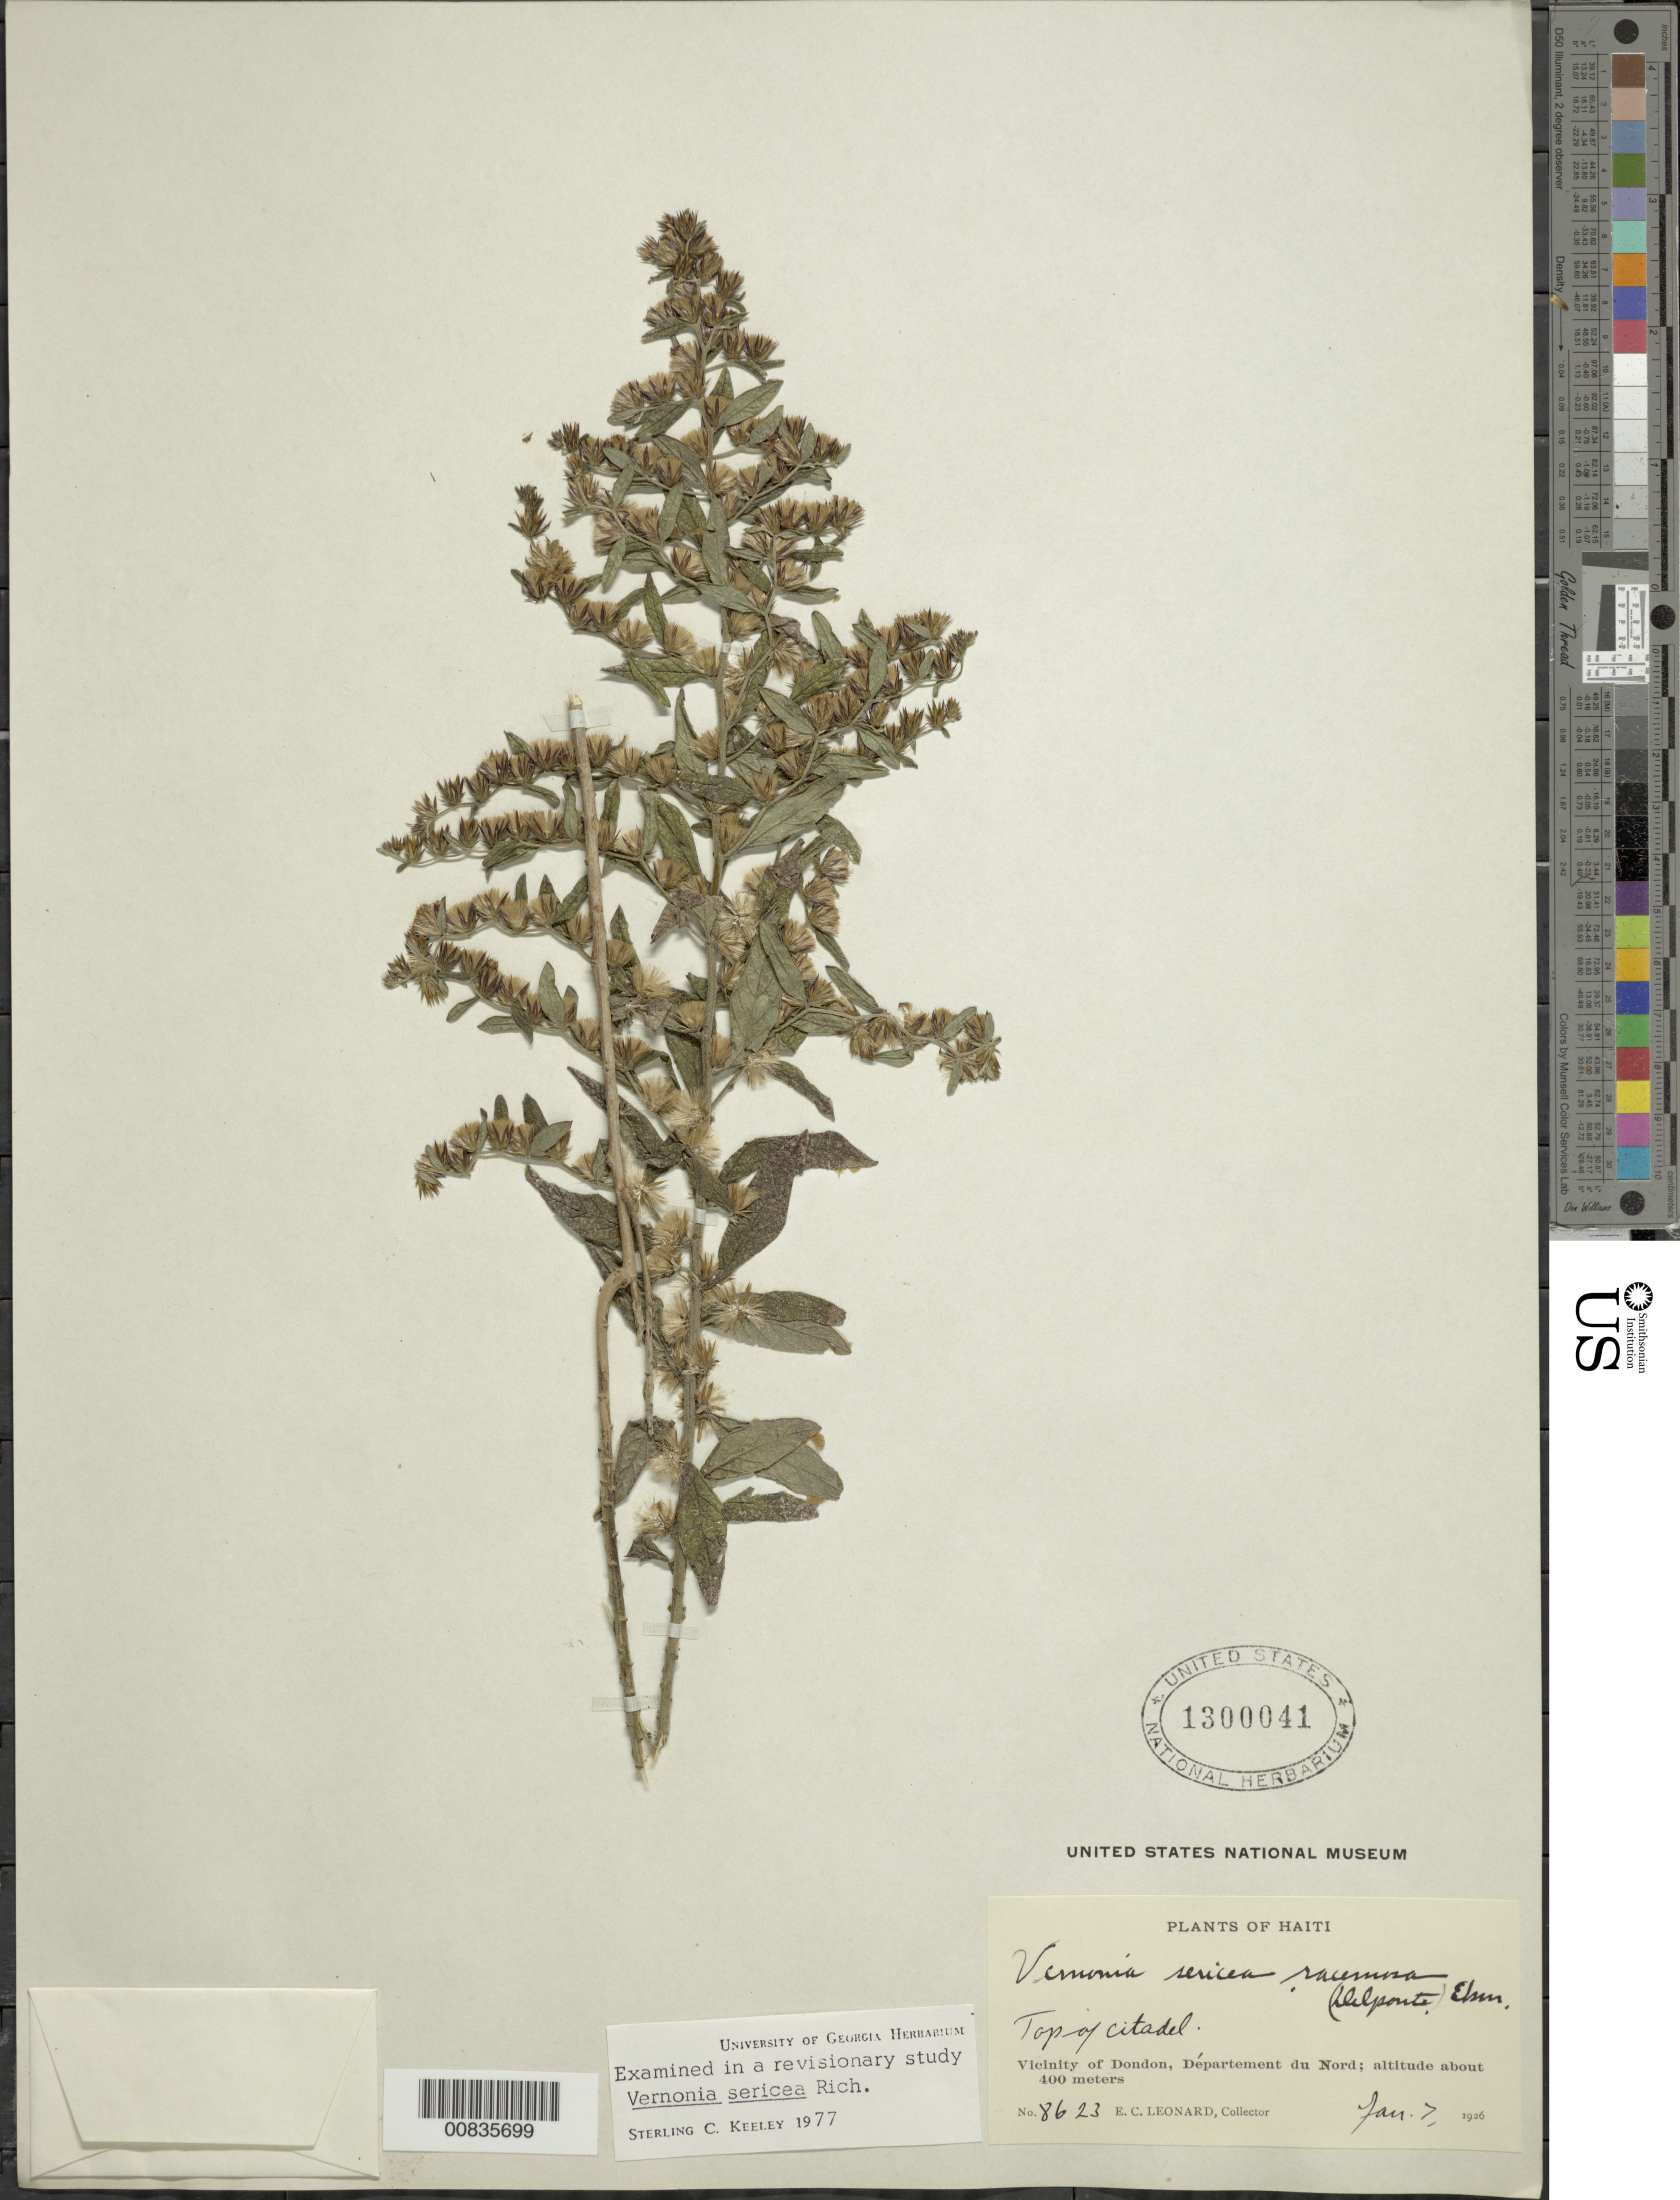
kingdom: Plantae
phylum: Tracheophyta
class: Magnoliopsida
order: Asterales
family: Asteraceae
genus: Lepidaploa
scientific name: Lepidaploa sericea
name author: (Rich.) H. Rob.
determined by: Keeley, S. C.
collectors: E. C. Leonard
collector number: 8623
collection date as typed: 07 Jan 1926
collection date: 1926-01-07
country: Haiti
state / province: Nord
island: Hispaniola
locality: Vicinity of Dondon, top of citadel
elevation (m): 400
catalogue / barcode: US 1300041